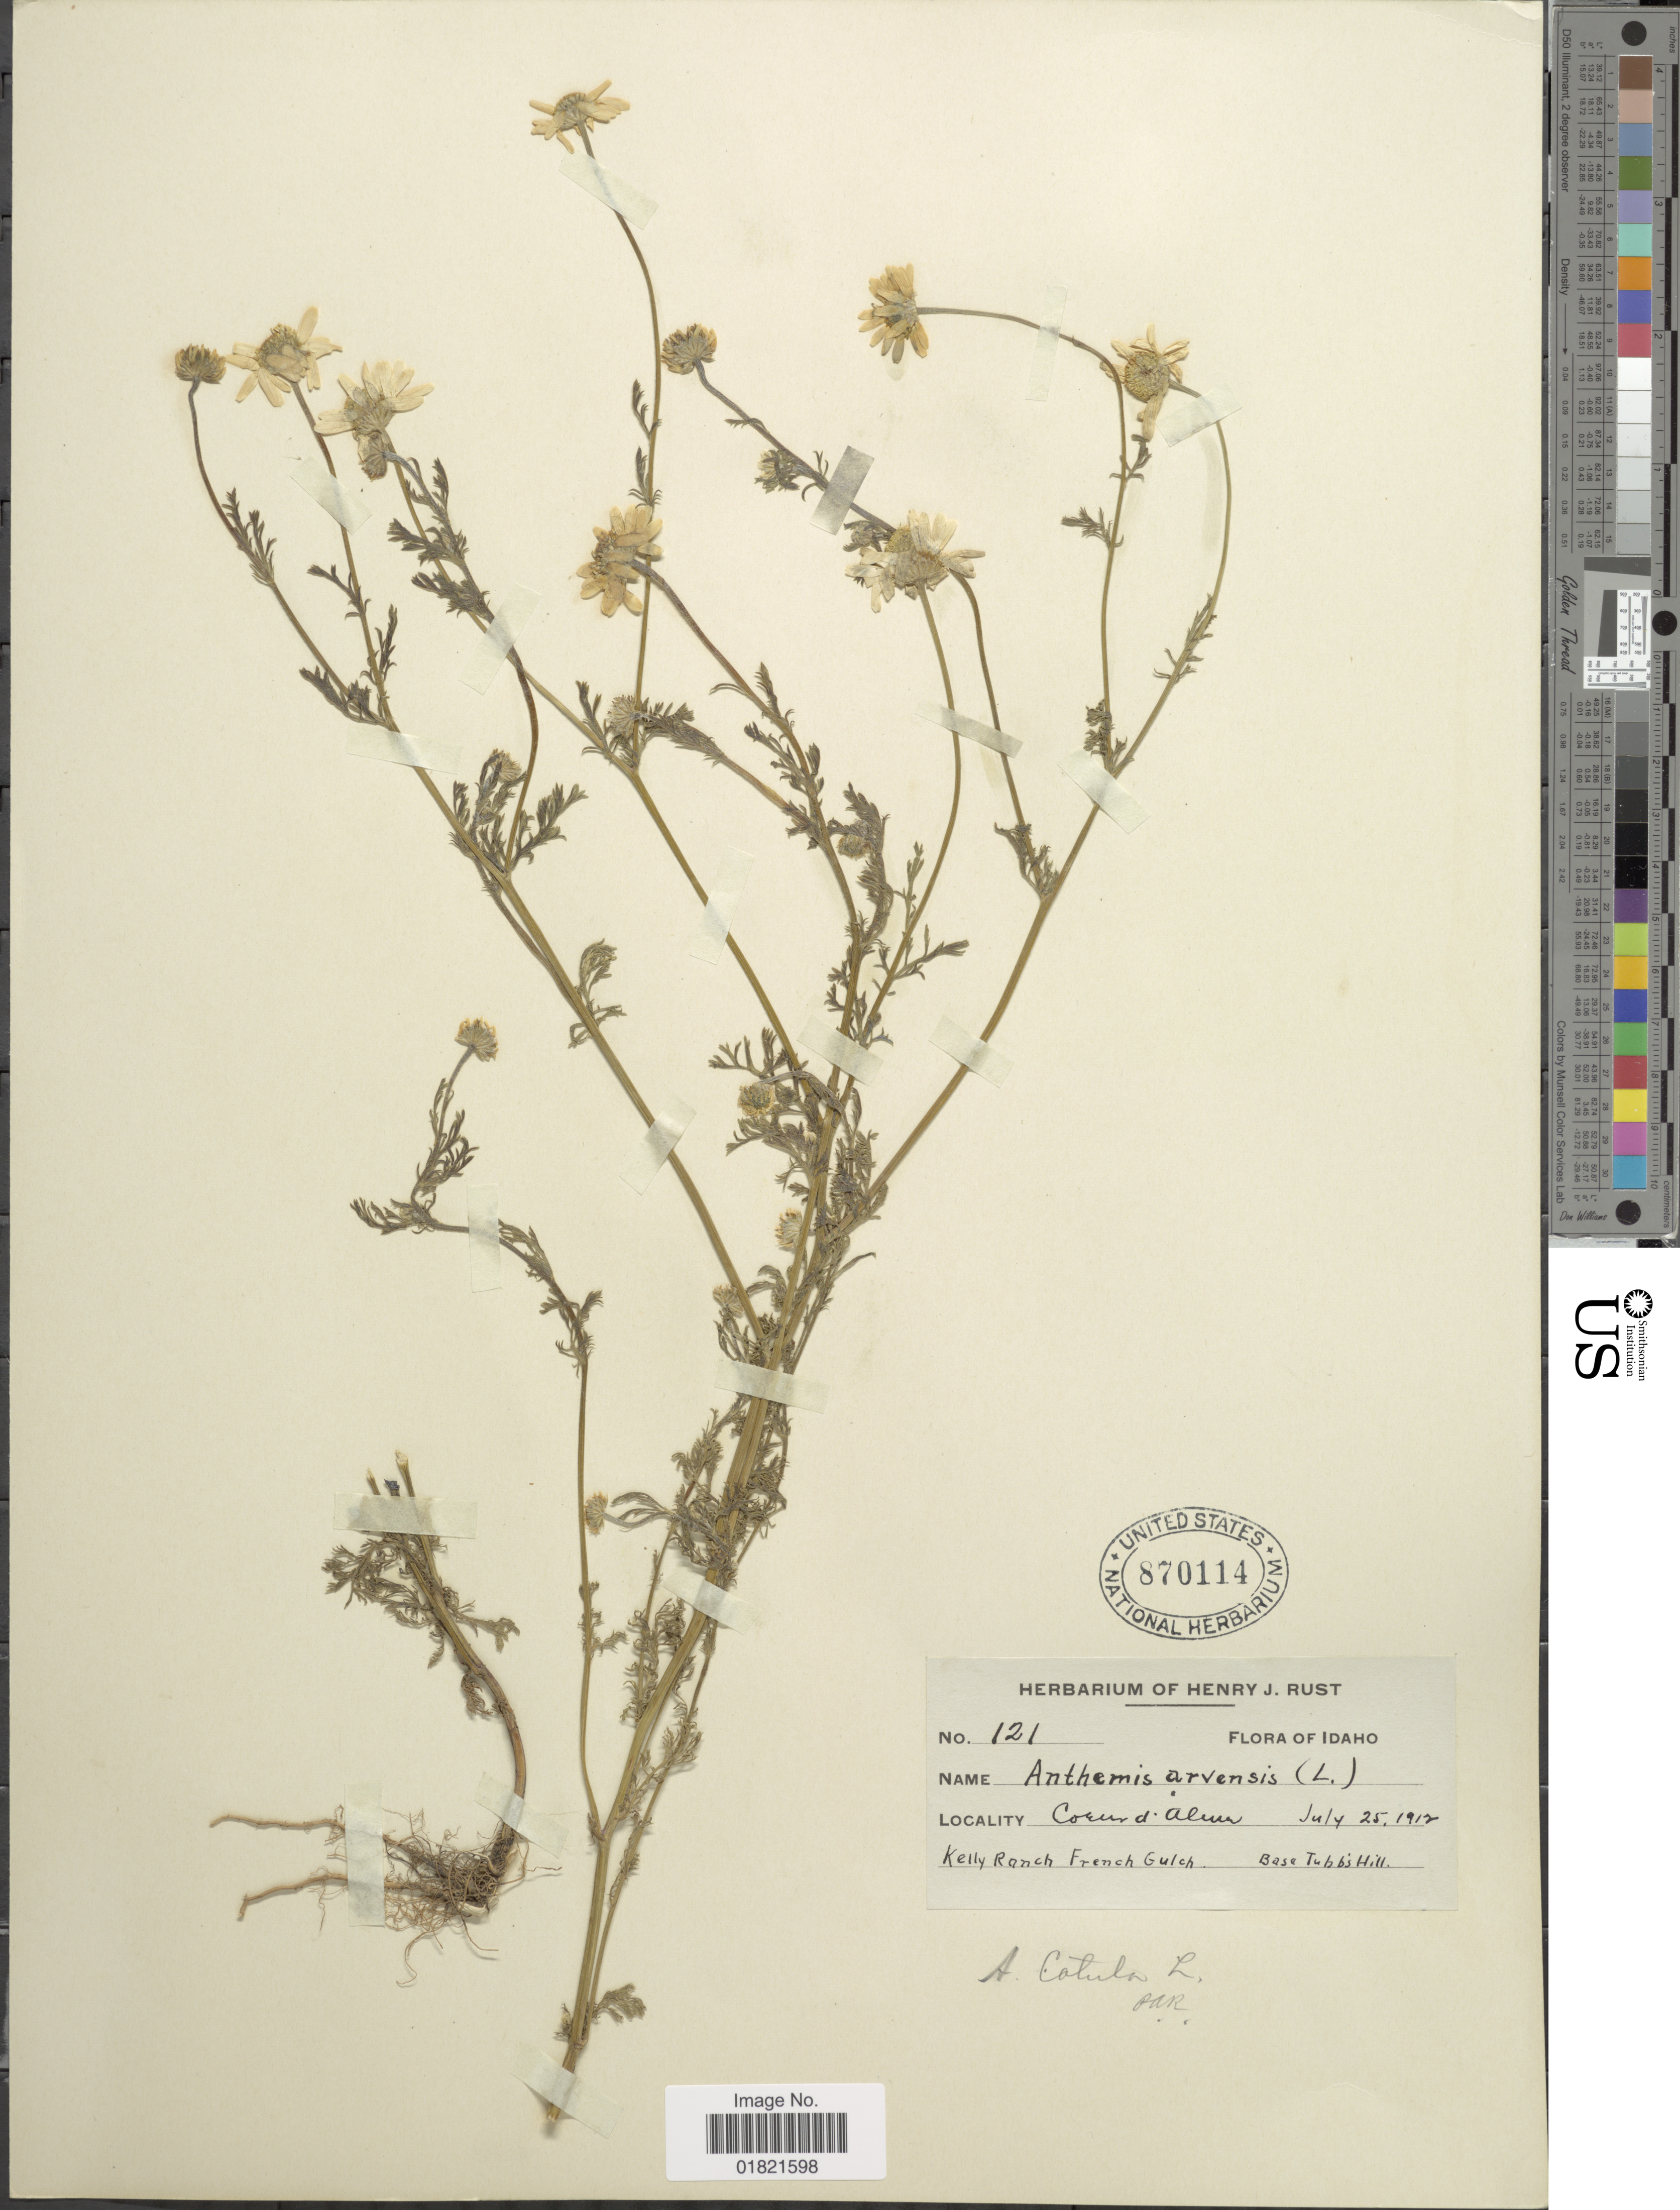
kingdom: Plantae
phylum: Tracheophyta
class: Magnoliopsida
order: Asterales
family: Asteraceae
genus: Anthemis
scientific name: Anthemis cotula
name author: L.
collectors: ex herb. Henry J. Rust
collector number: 121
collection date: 1912-07-25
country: United States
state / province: Idaho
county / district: Kootenai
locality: Coeur d' Alene, Kelly Ranch French Gulch, Base Tubb's Hill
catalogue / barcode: US 870114